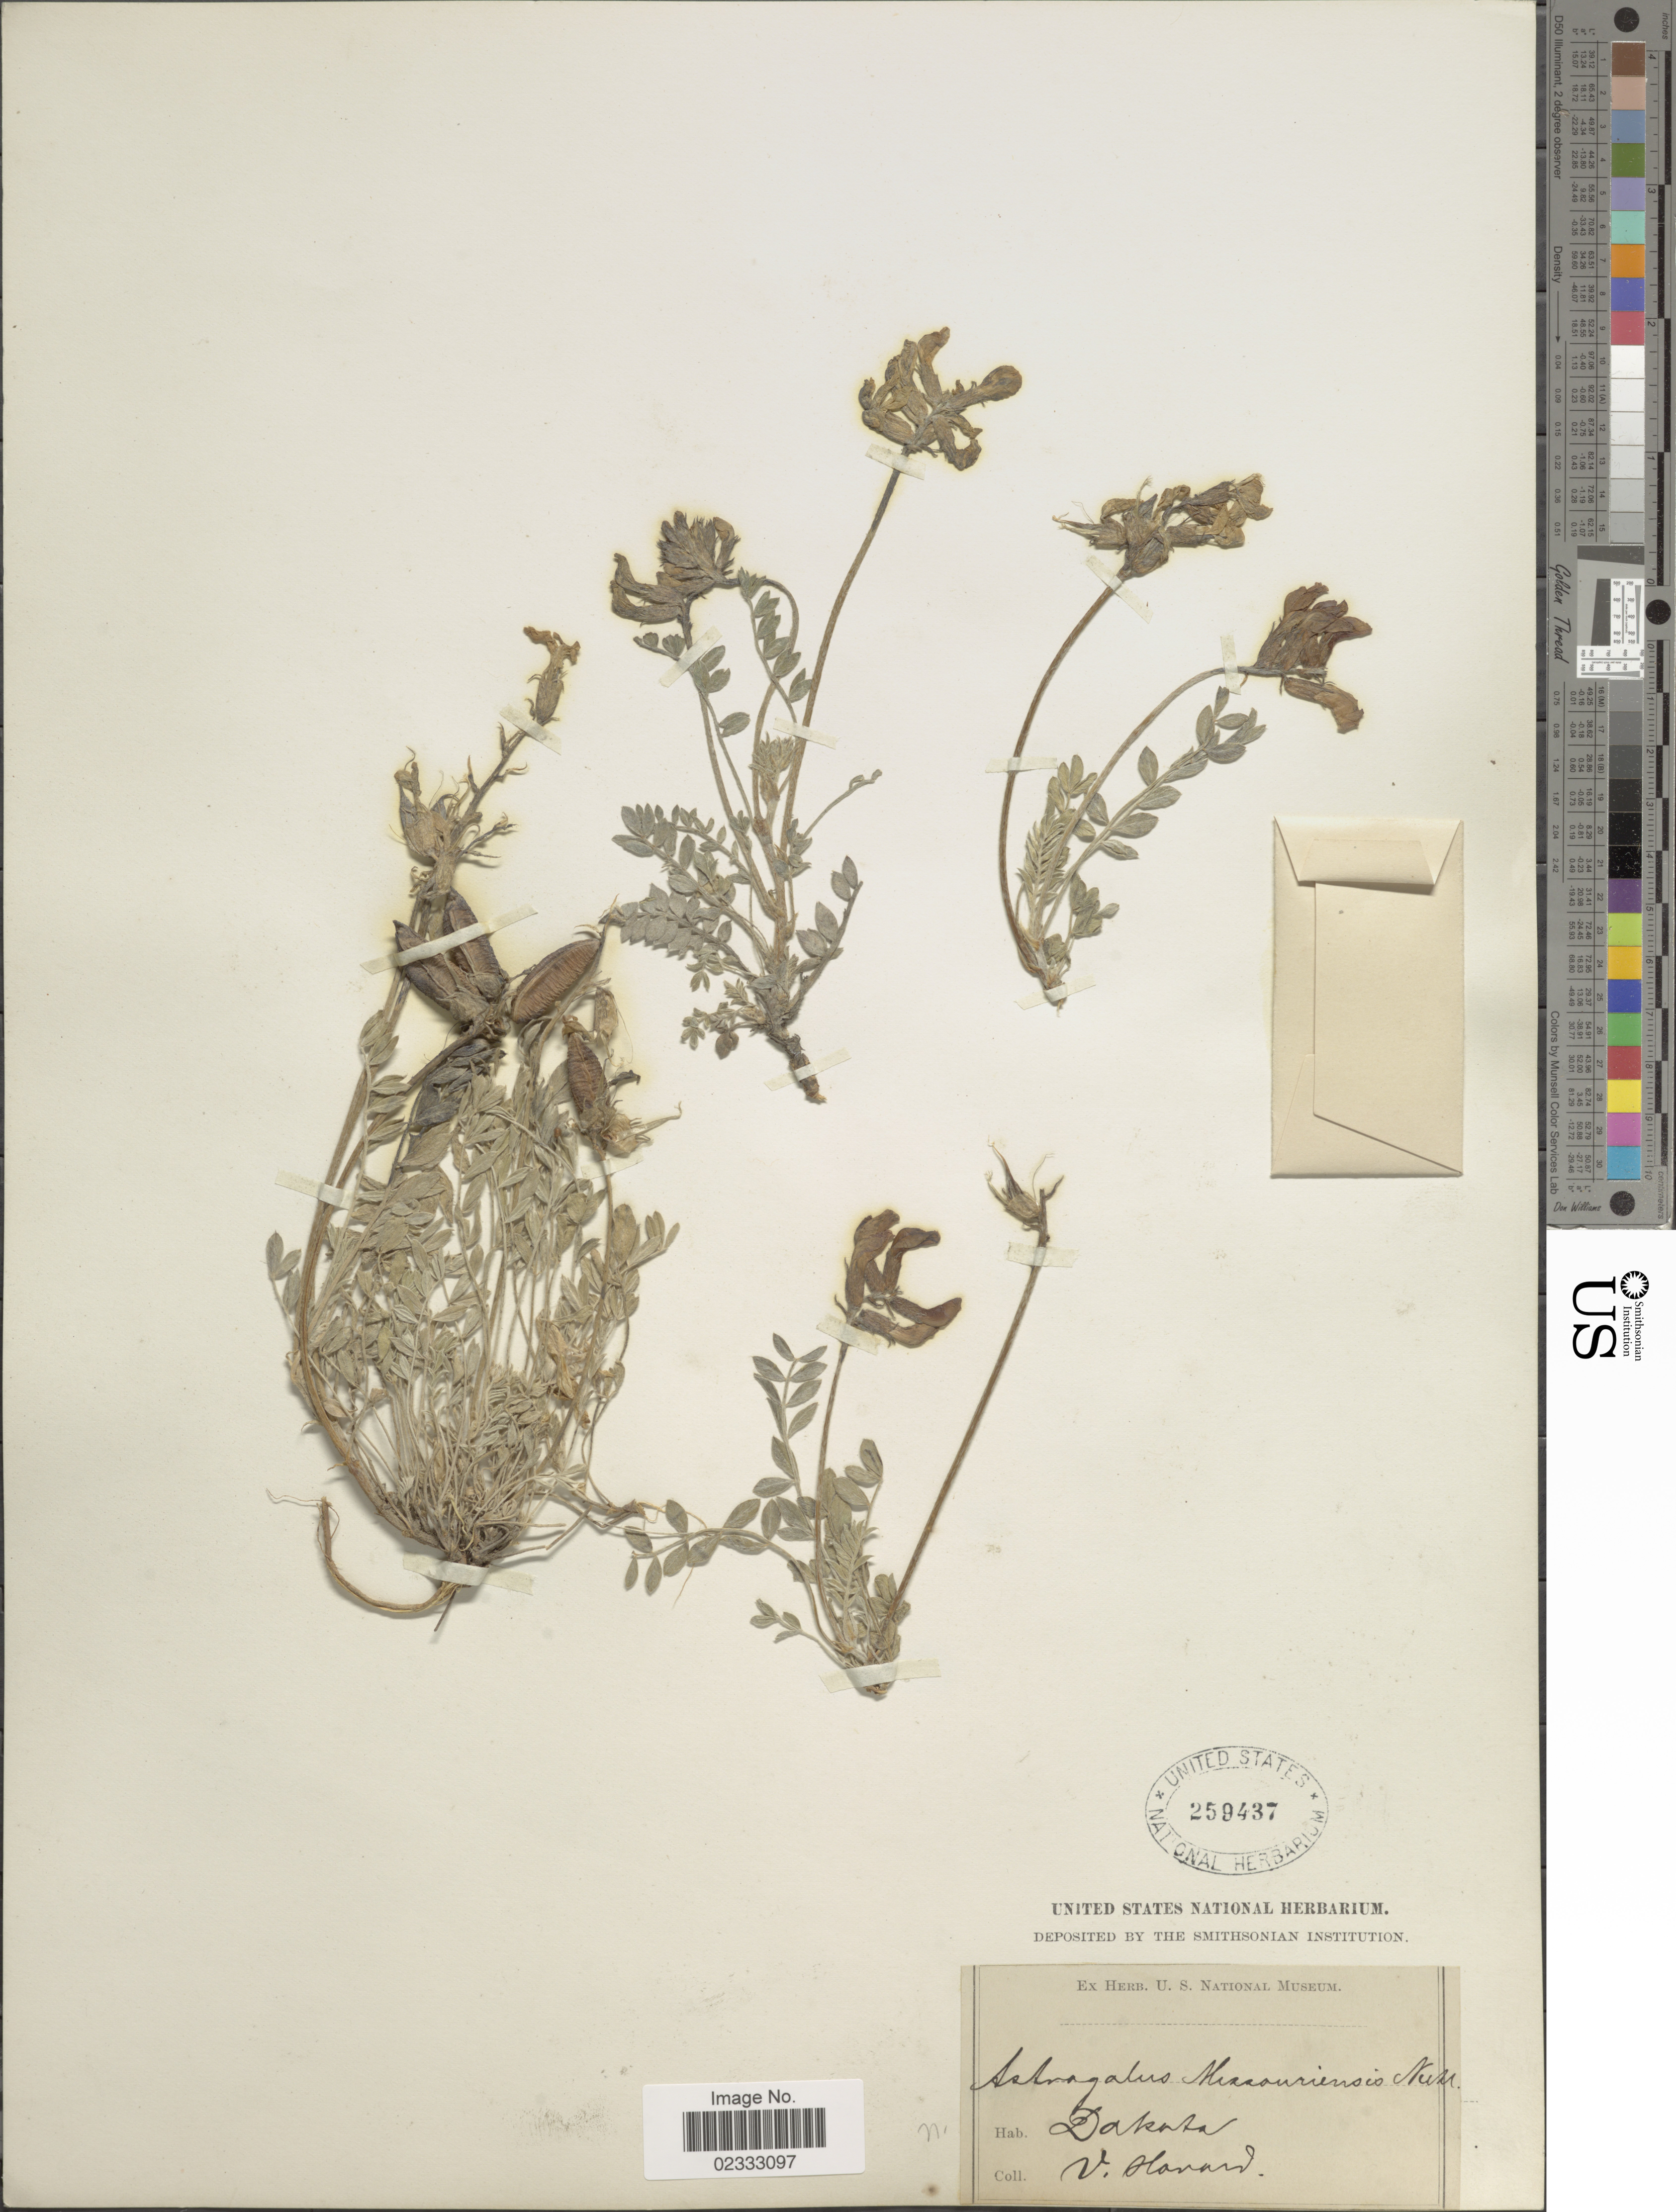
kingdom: Plantae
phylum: Tracheophyta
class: Magnoliopsida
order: Fabales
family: Fabaceae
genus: Astragalus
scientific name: Astragalus missouriensis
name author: Nutt.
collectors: V. Horanf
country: United States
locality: Dakota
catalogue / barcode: US 259437